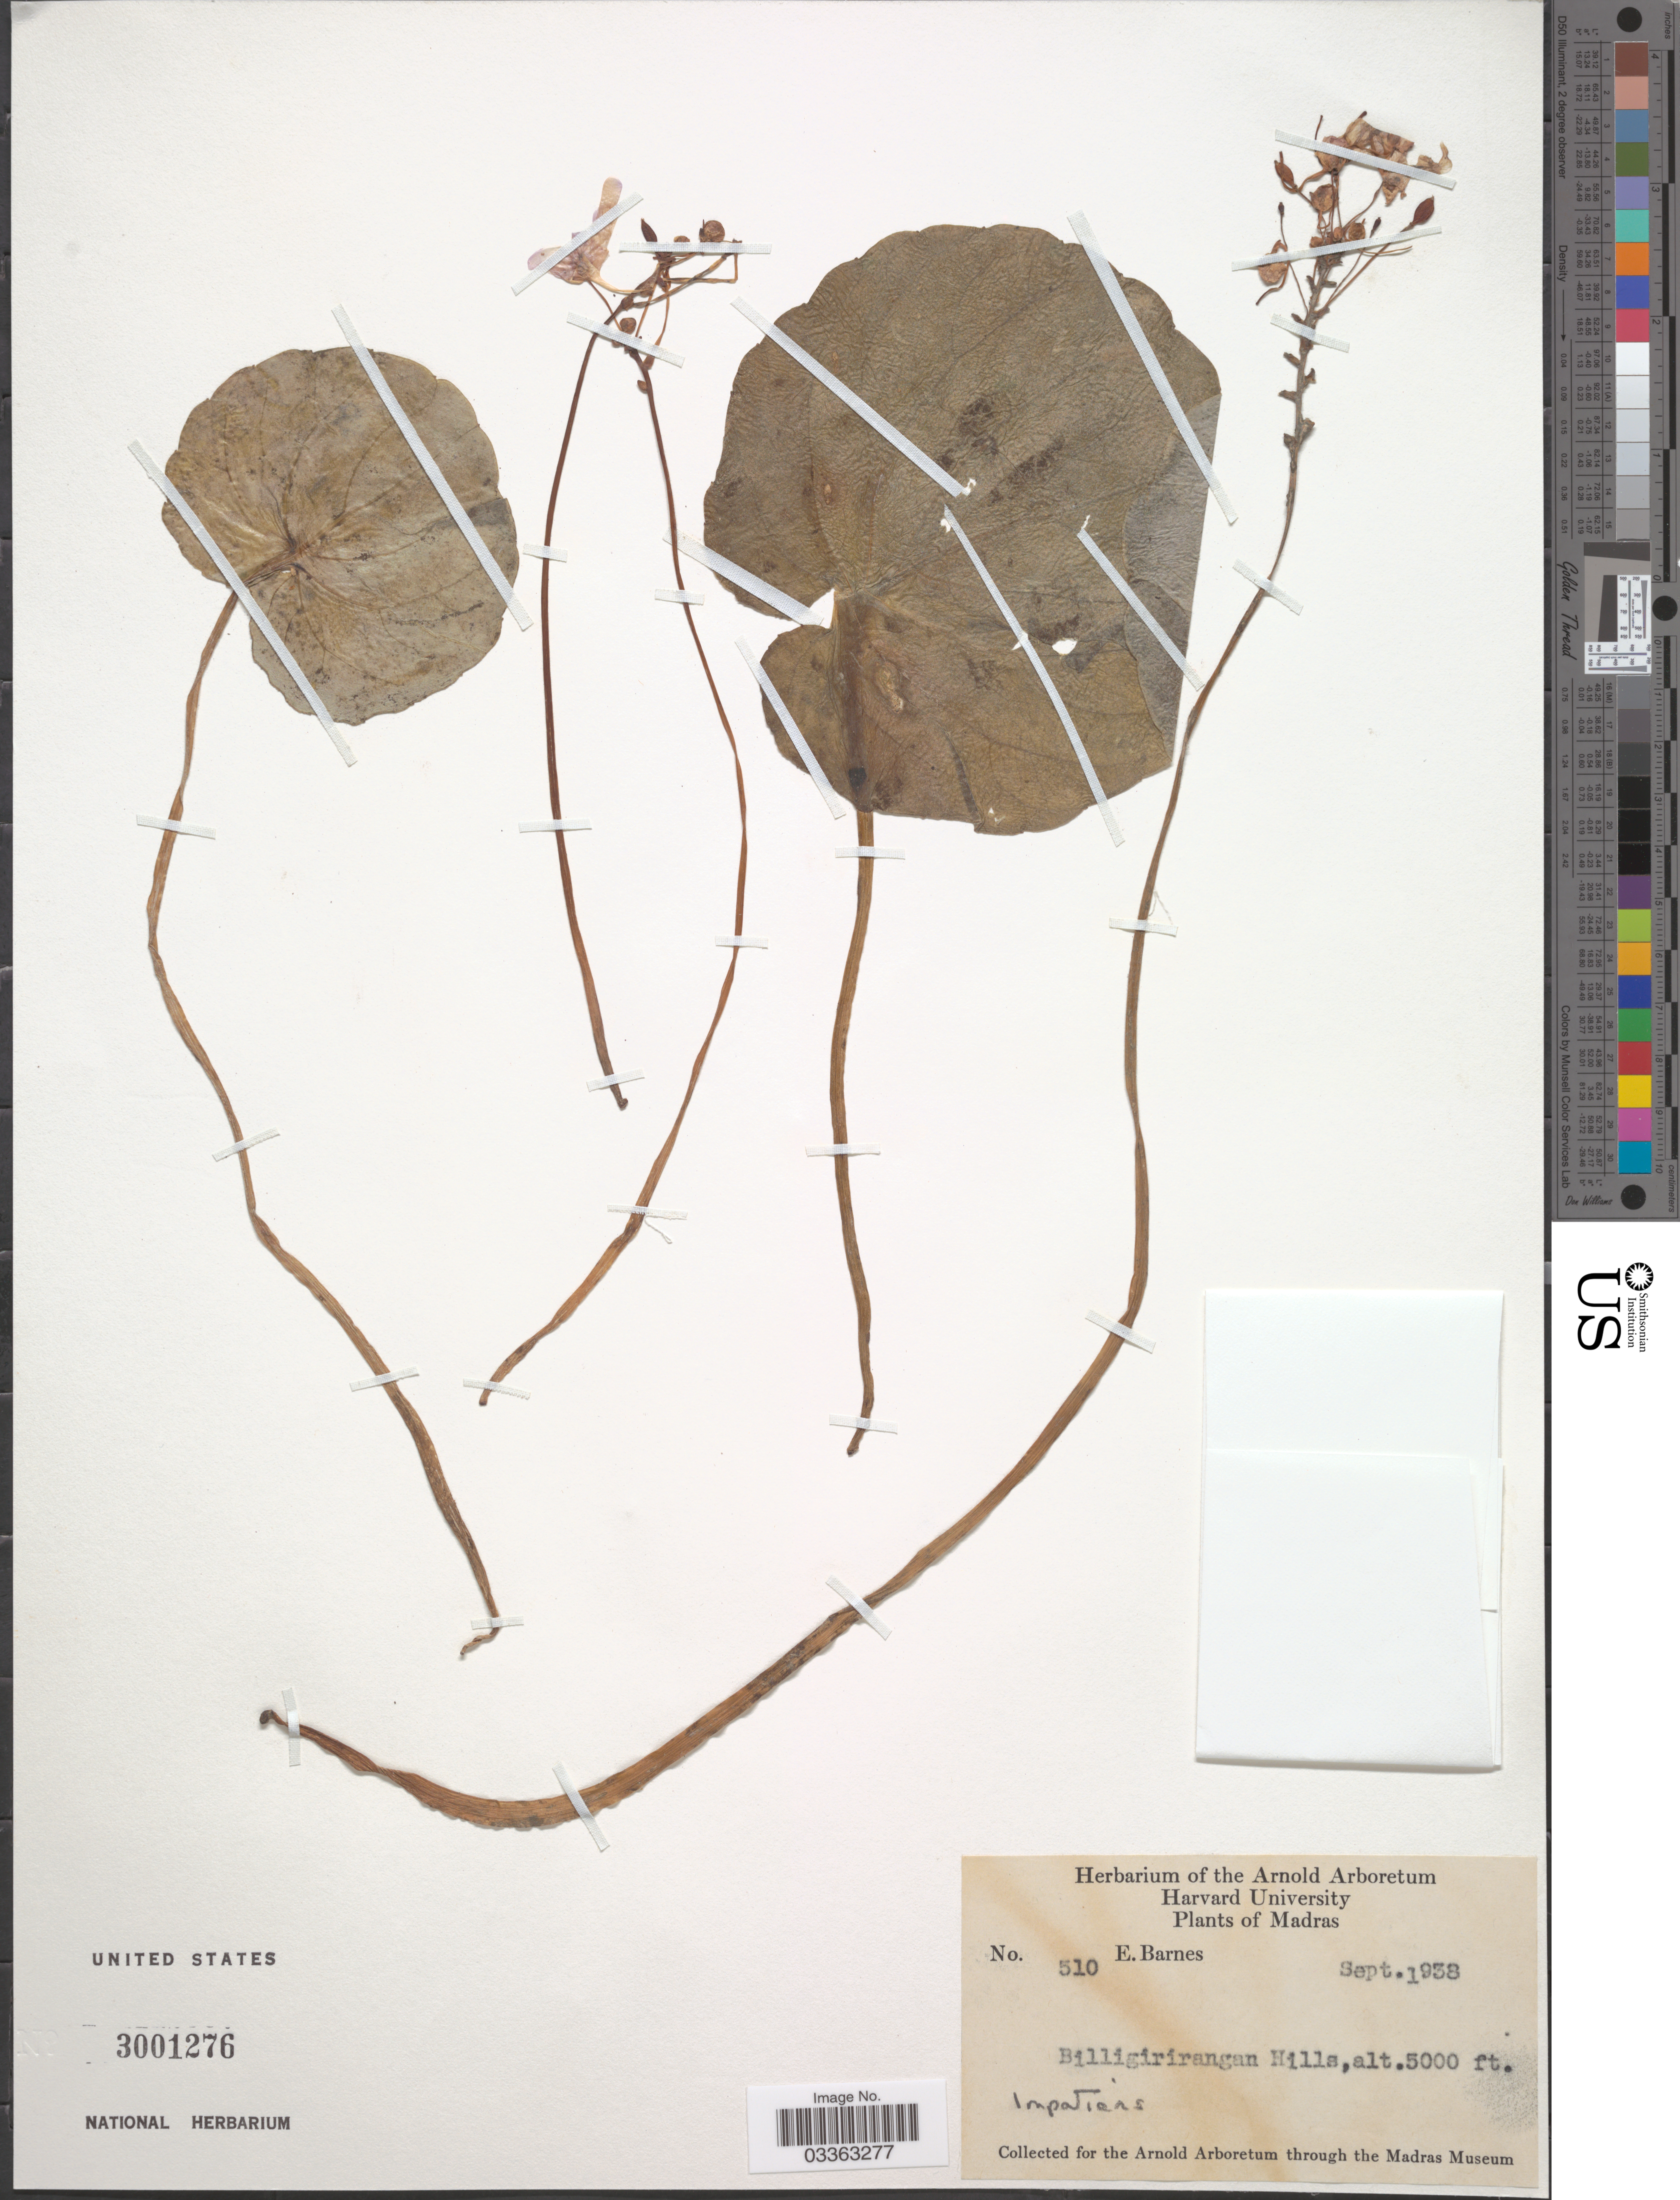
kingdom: Plantae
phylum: Tracheophyta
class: Magnoliopsida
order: Ericales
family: Balsaminaceae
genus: Impatiens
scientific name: Impatiens sp.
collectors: E. Barnes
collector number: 510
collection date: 1938-09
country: India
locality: Madras. Billigirirangan Hills.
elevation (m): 1524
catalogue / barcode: US 3001276